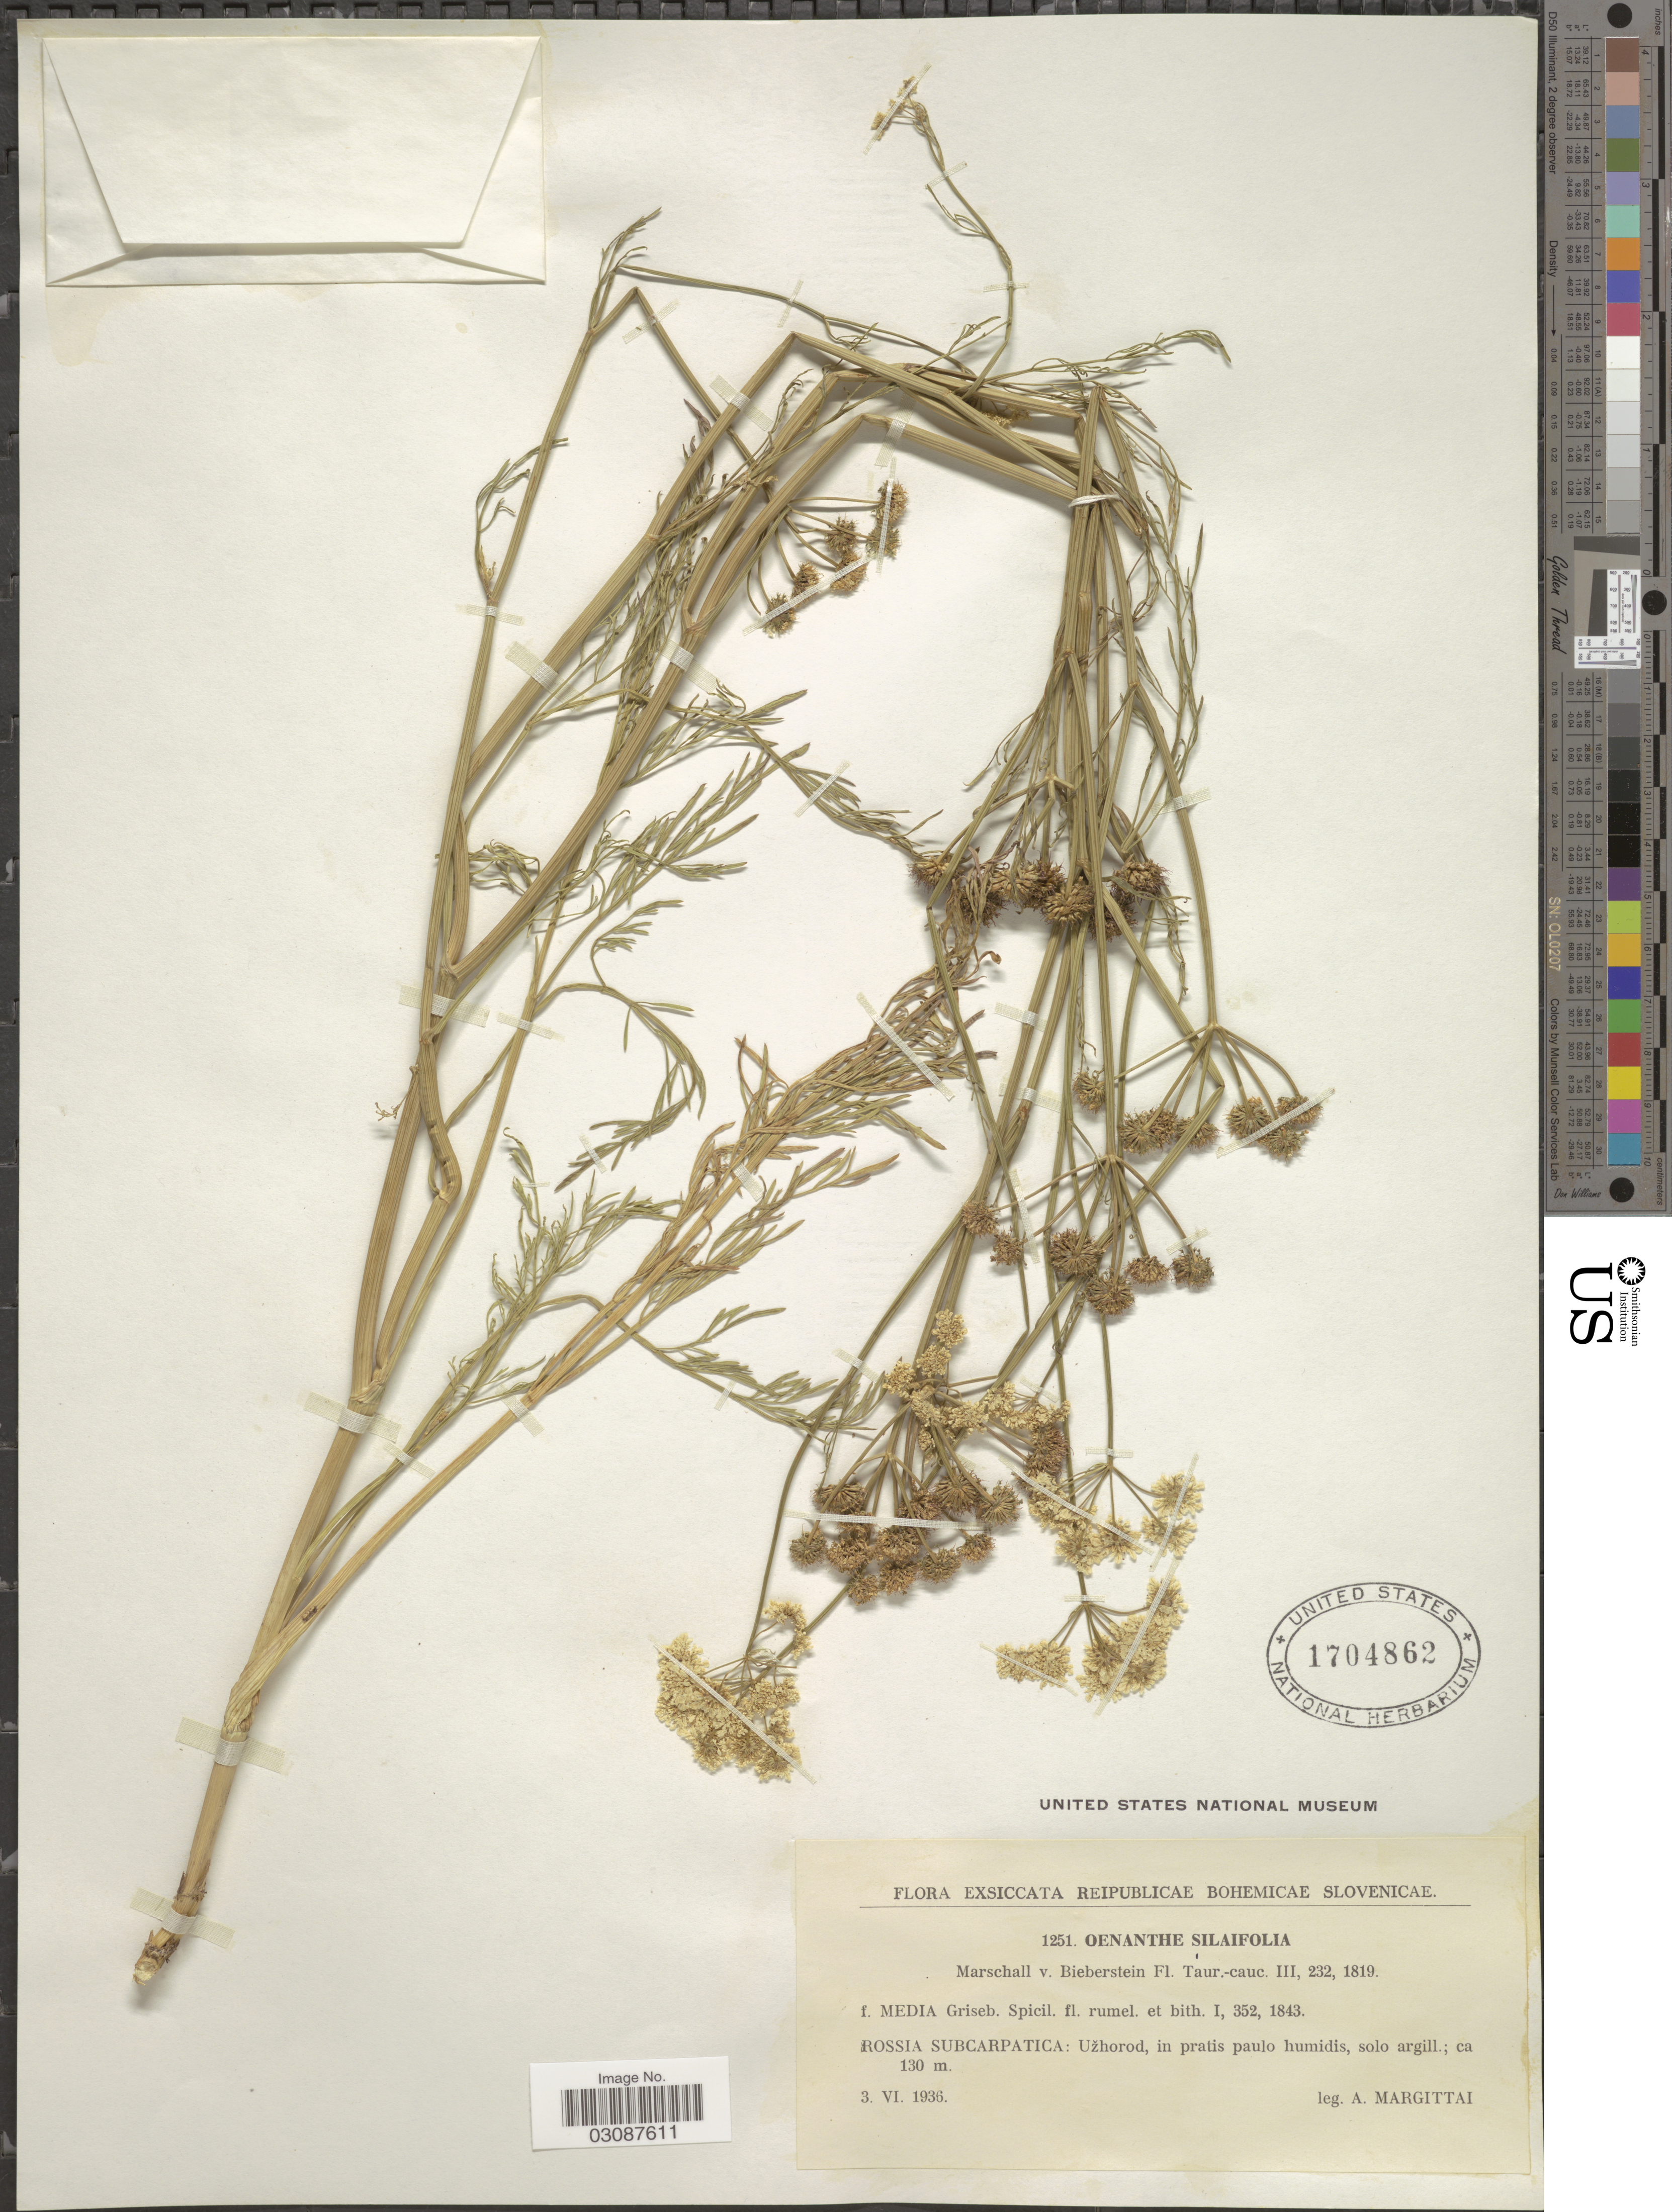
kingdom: Plantae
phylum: Tracheophyta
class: Magnoliopsida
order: Apiales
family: Apiaceae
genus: Oenanthe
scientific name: Oenanthe silaifolia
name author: M. Bieb.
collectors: A. Margittai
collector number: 1251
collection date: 1936-06-03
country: Slovenia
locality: Reipublicae Bohemicae Slovenicae. Rossia Subcarpatica: Uzhorod, in pratis paulo humidis, solo argill.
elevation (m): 130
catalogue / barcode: US 1704862